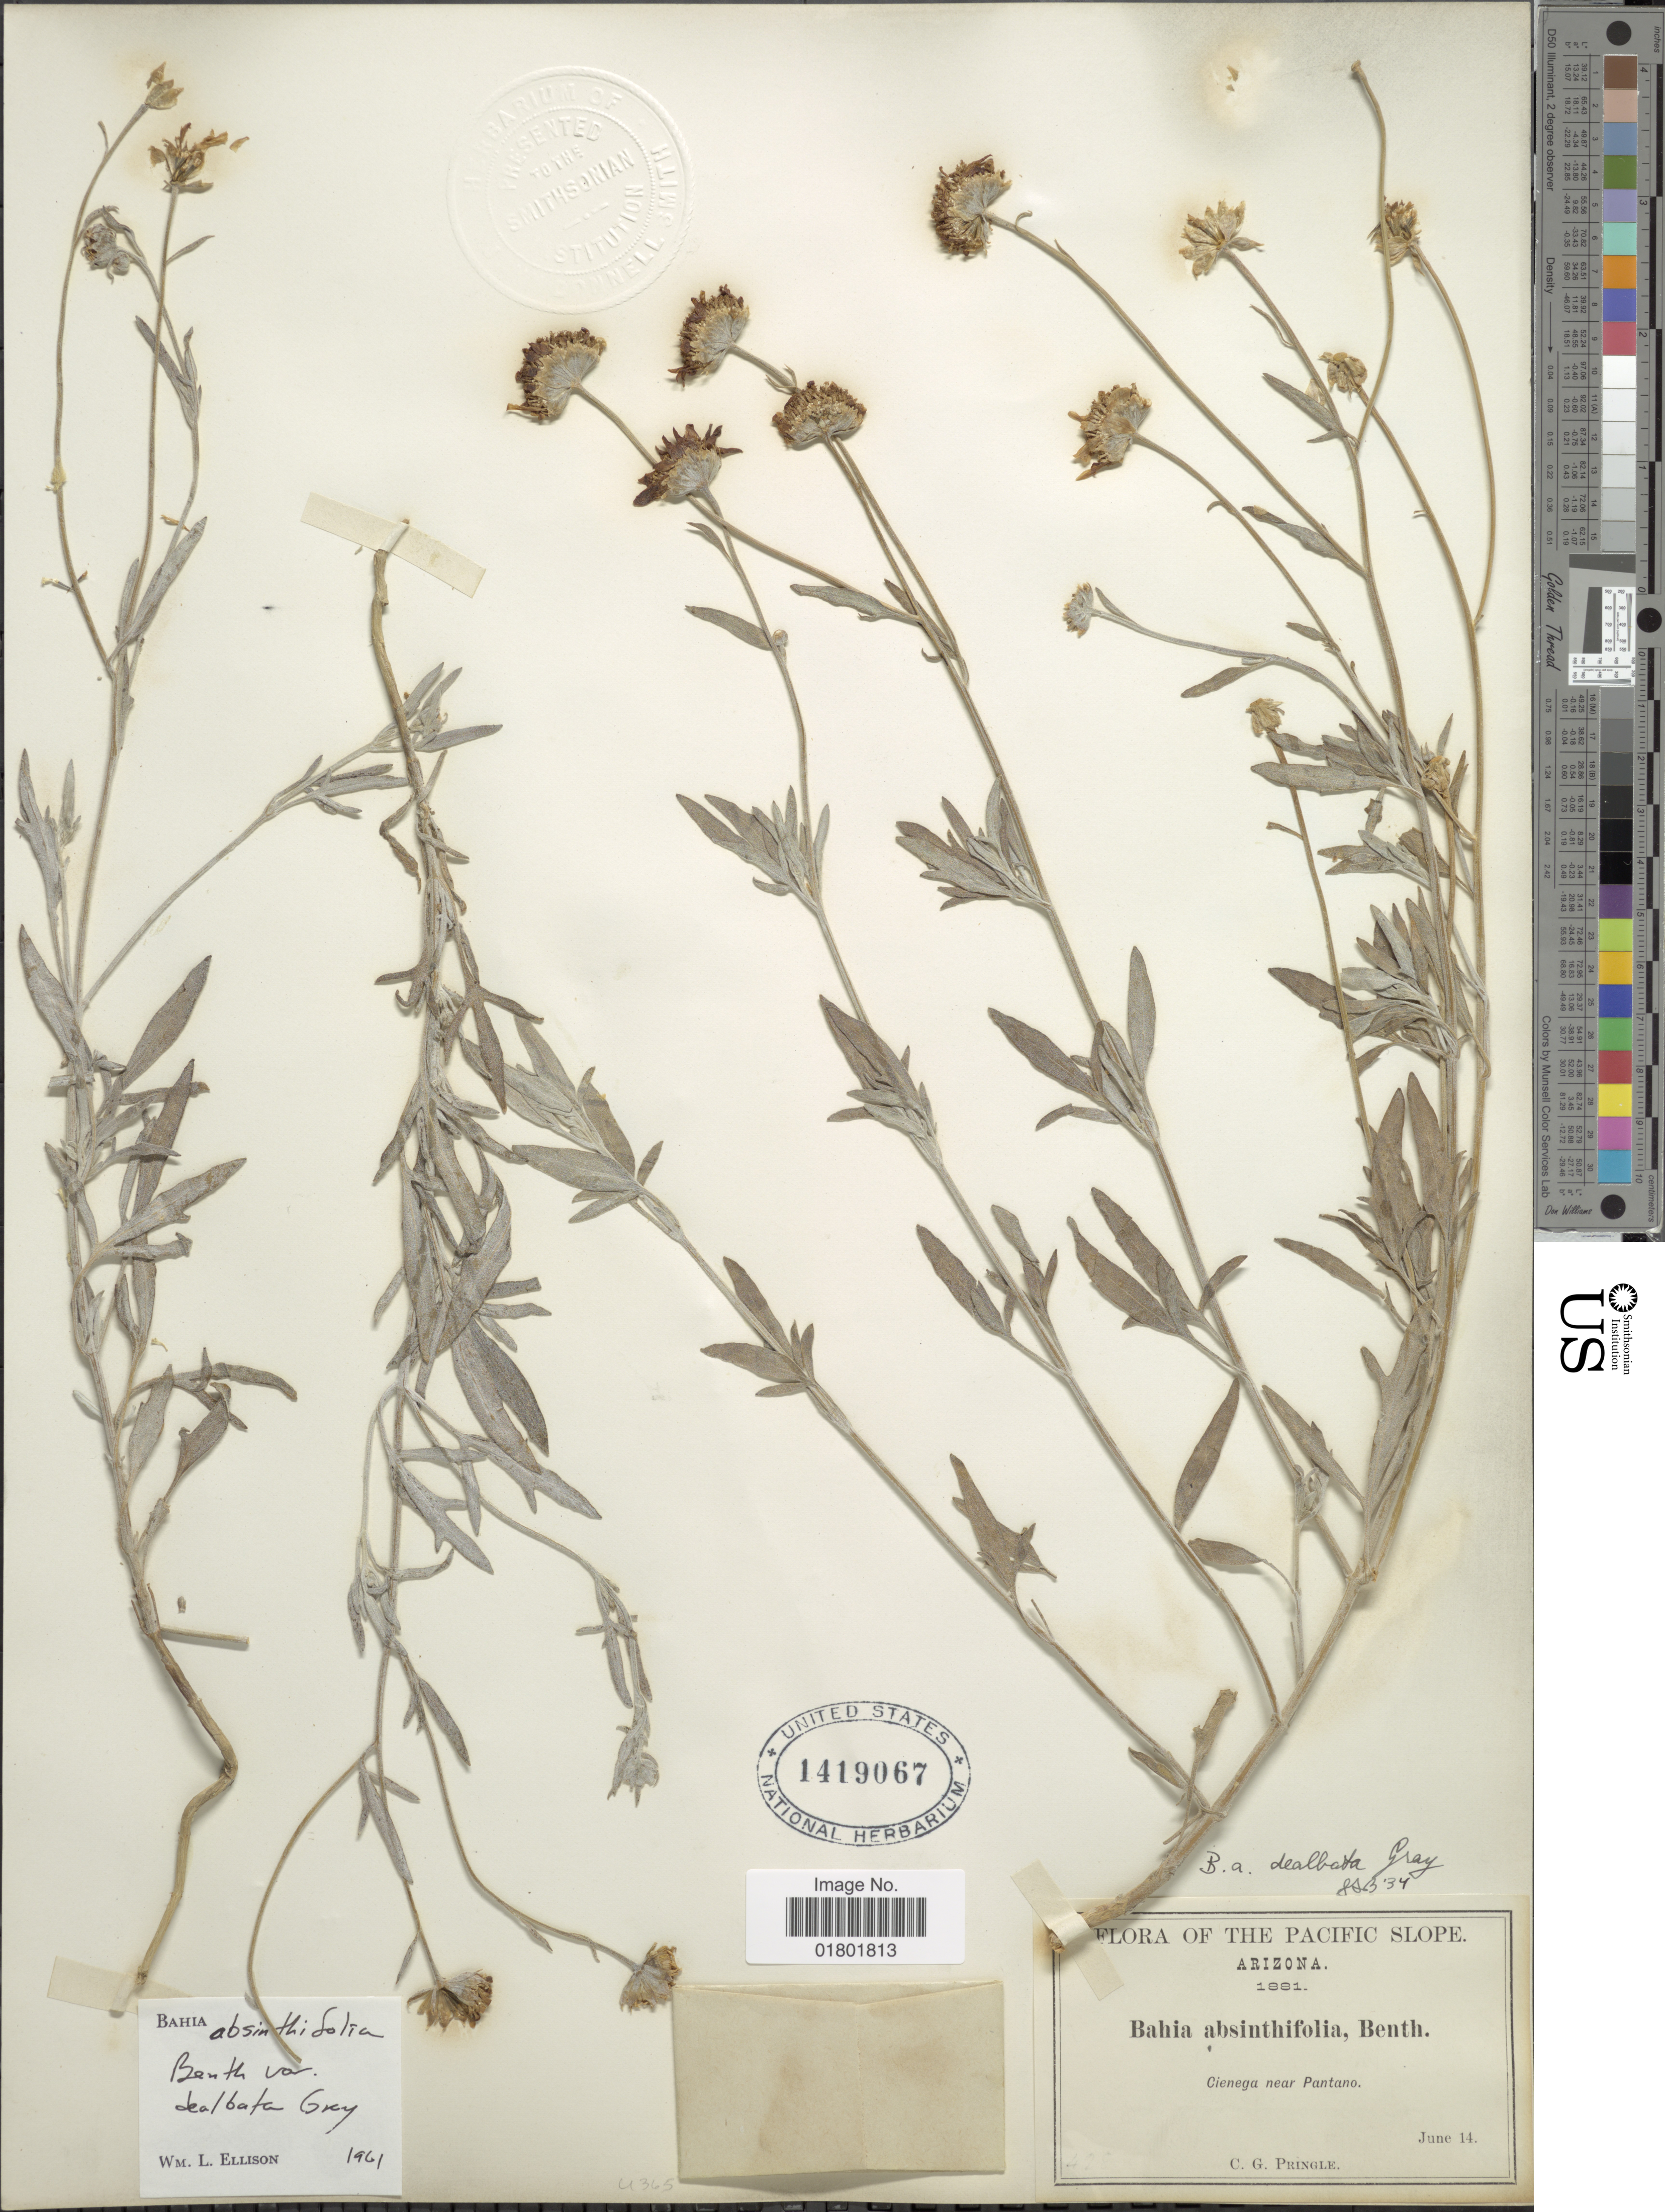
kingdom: Plantae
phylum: Tracheophyta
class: Magnoliopsida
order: Asterales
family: Asteraceae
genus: Bahia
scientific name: Bahia absinthifolia var. dealbata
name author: A. Gray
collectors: C. G. Pringle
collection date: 1881-06-14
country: United States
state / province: Arizona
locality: The Pacific Slope, Cienega near Pantano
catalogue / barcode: US 1419067